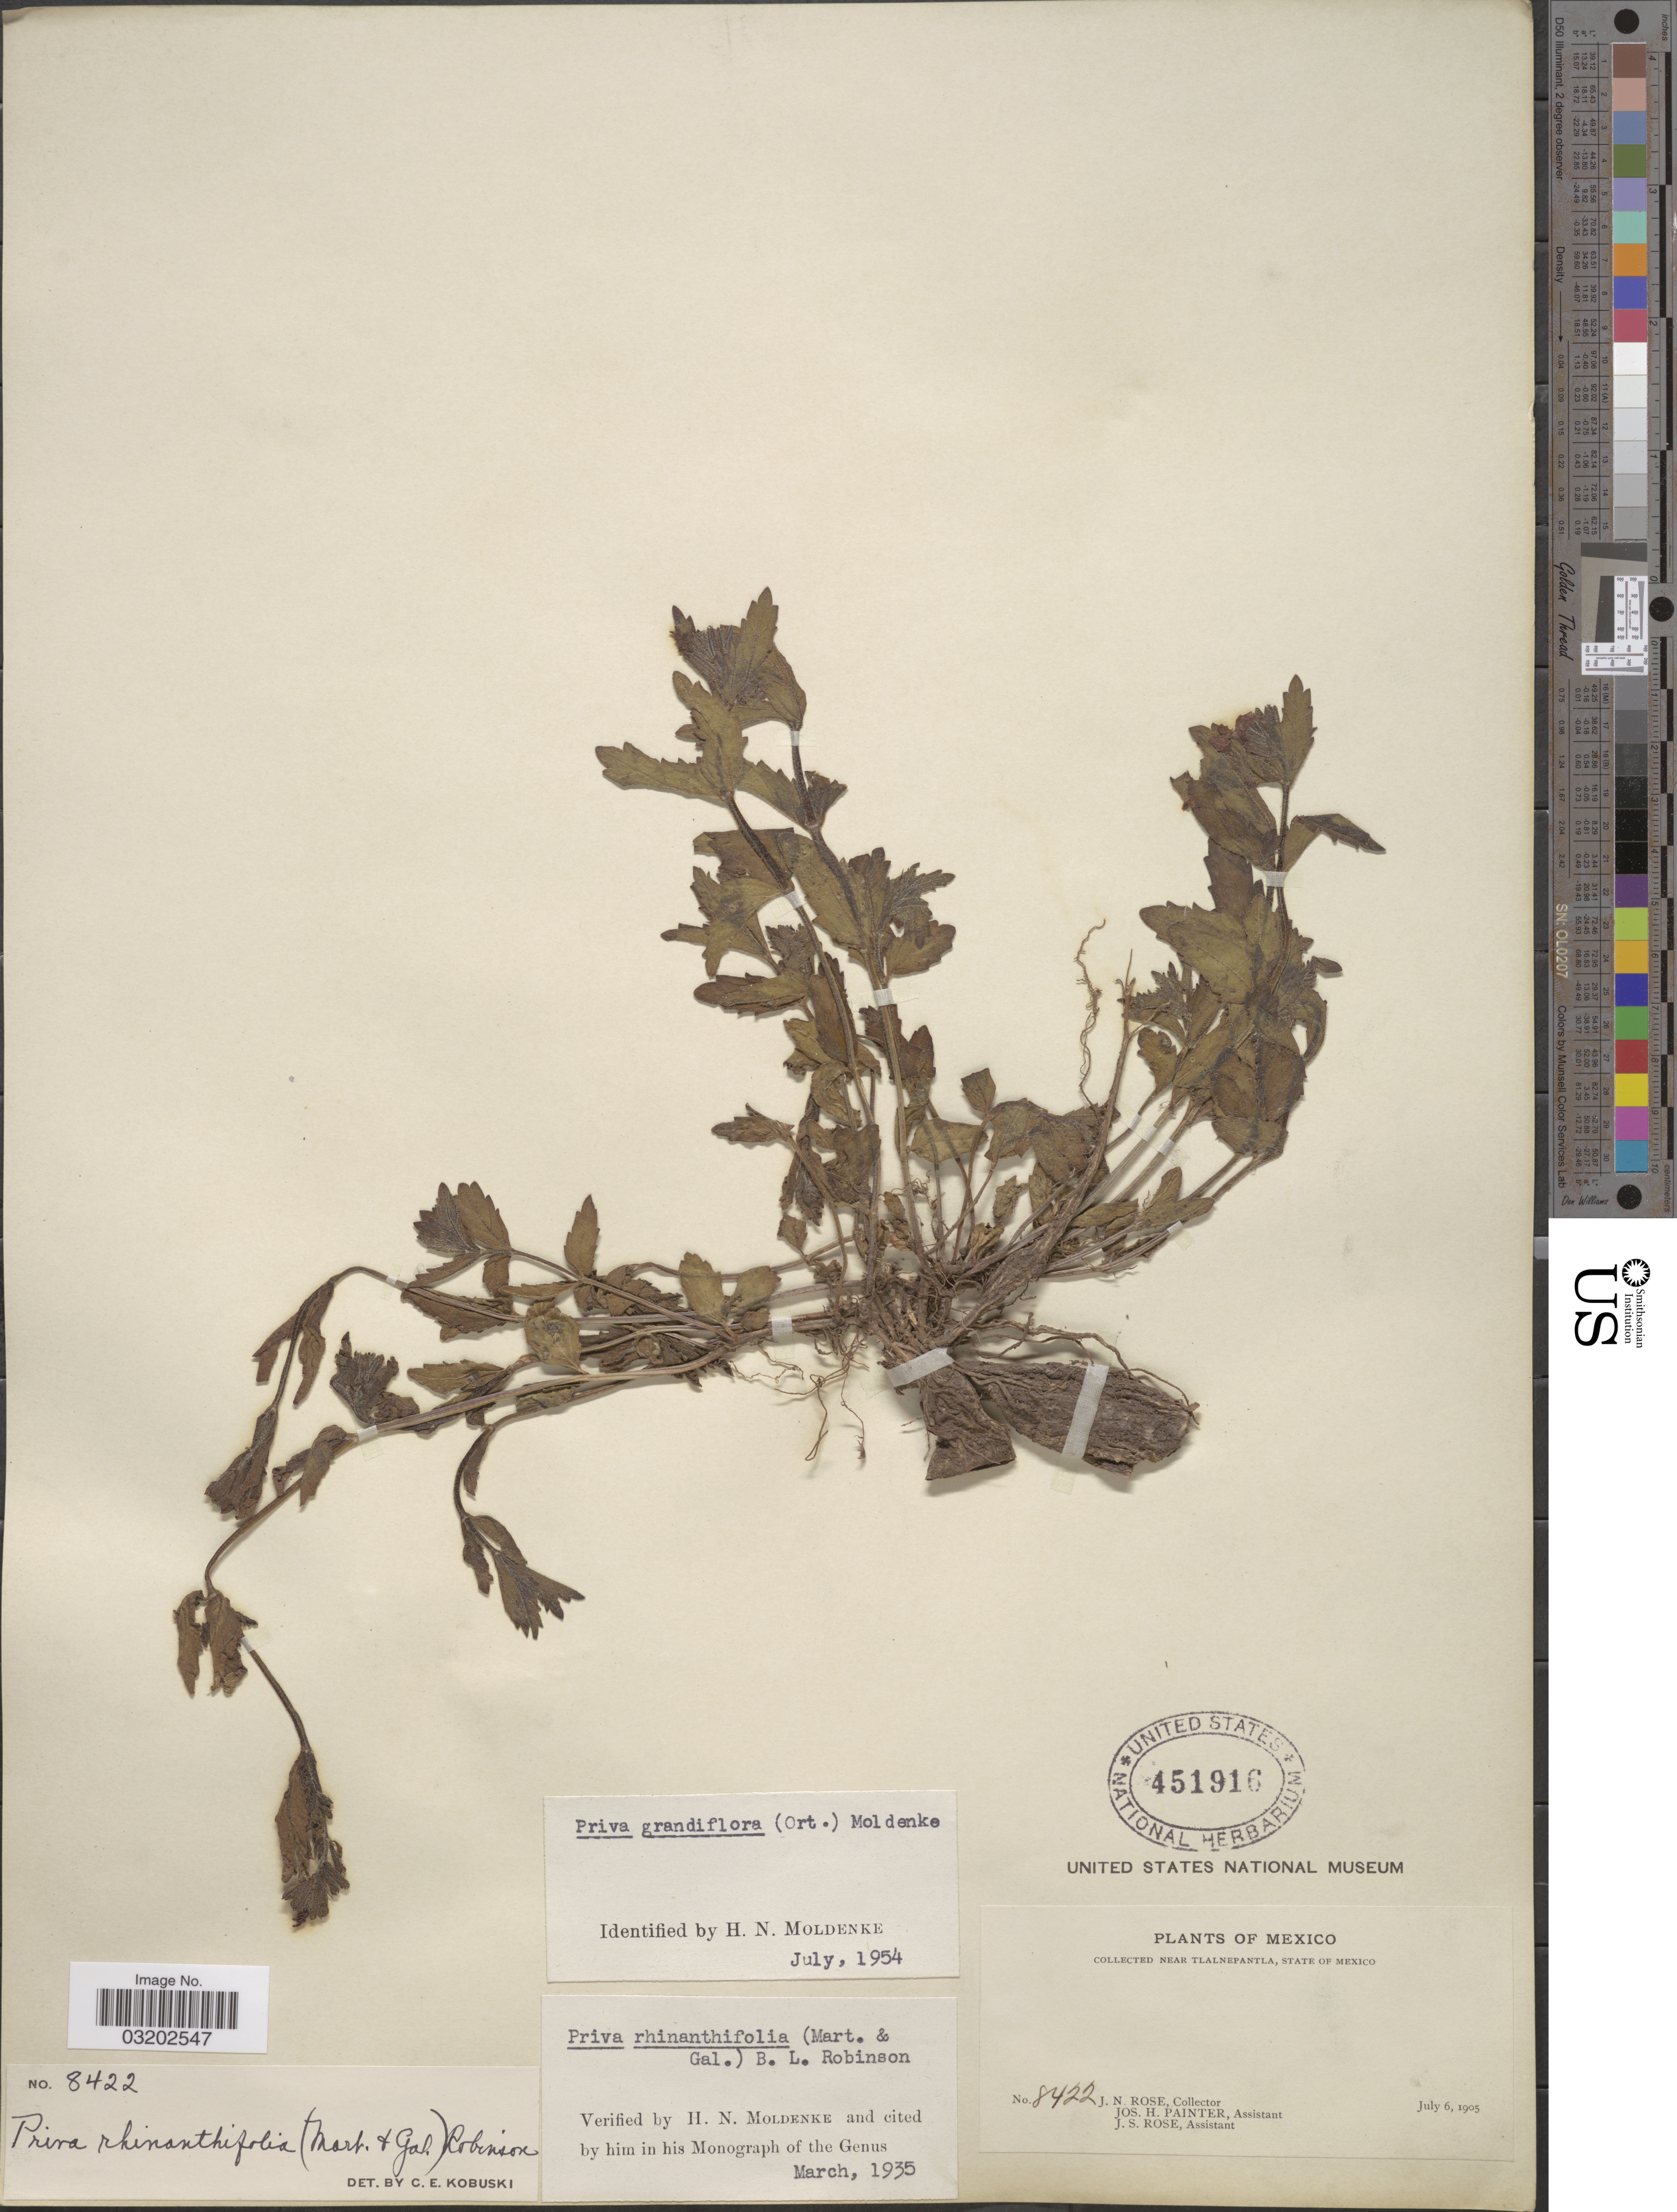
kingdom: Plantae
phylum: Tracheophyta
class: Magnoliopsida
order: Lamiales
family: Verbenaceae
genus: Priva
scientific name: Priva grandiflora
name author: Moldenke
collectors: J. N. Rose, J. H. Painter & J. S. Rose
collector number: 8422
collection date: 1905-07-06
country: Mexico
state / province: México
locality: Near Tlalnepantla.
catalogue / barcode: US 451916